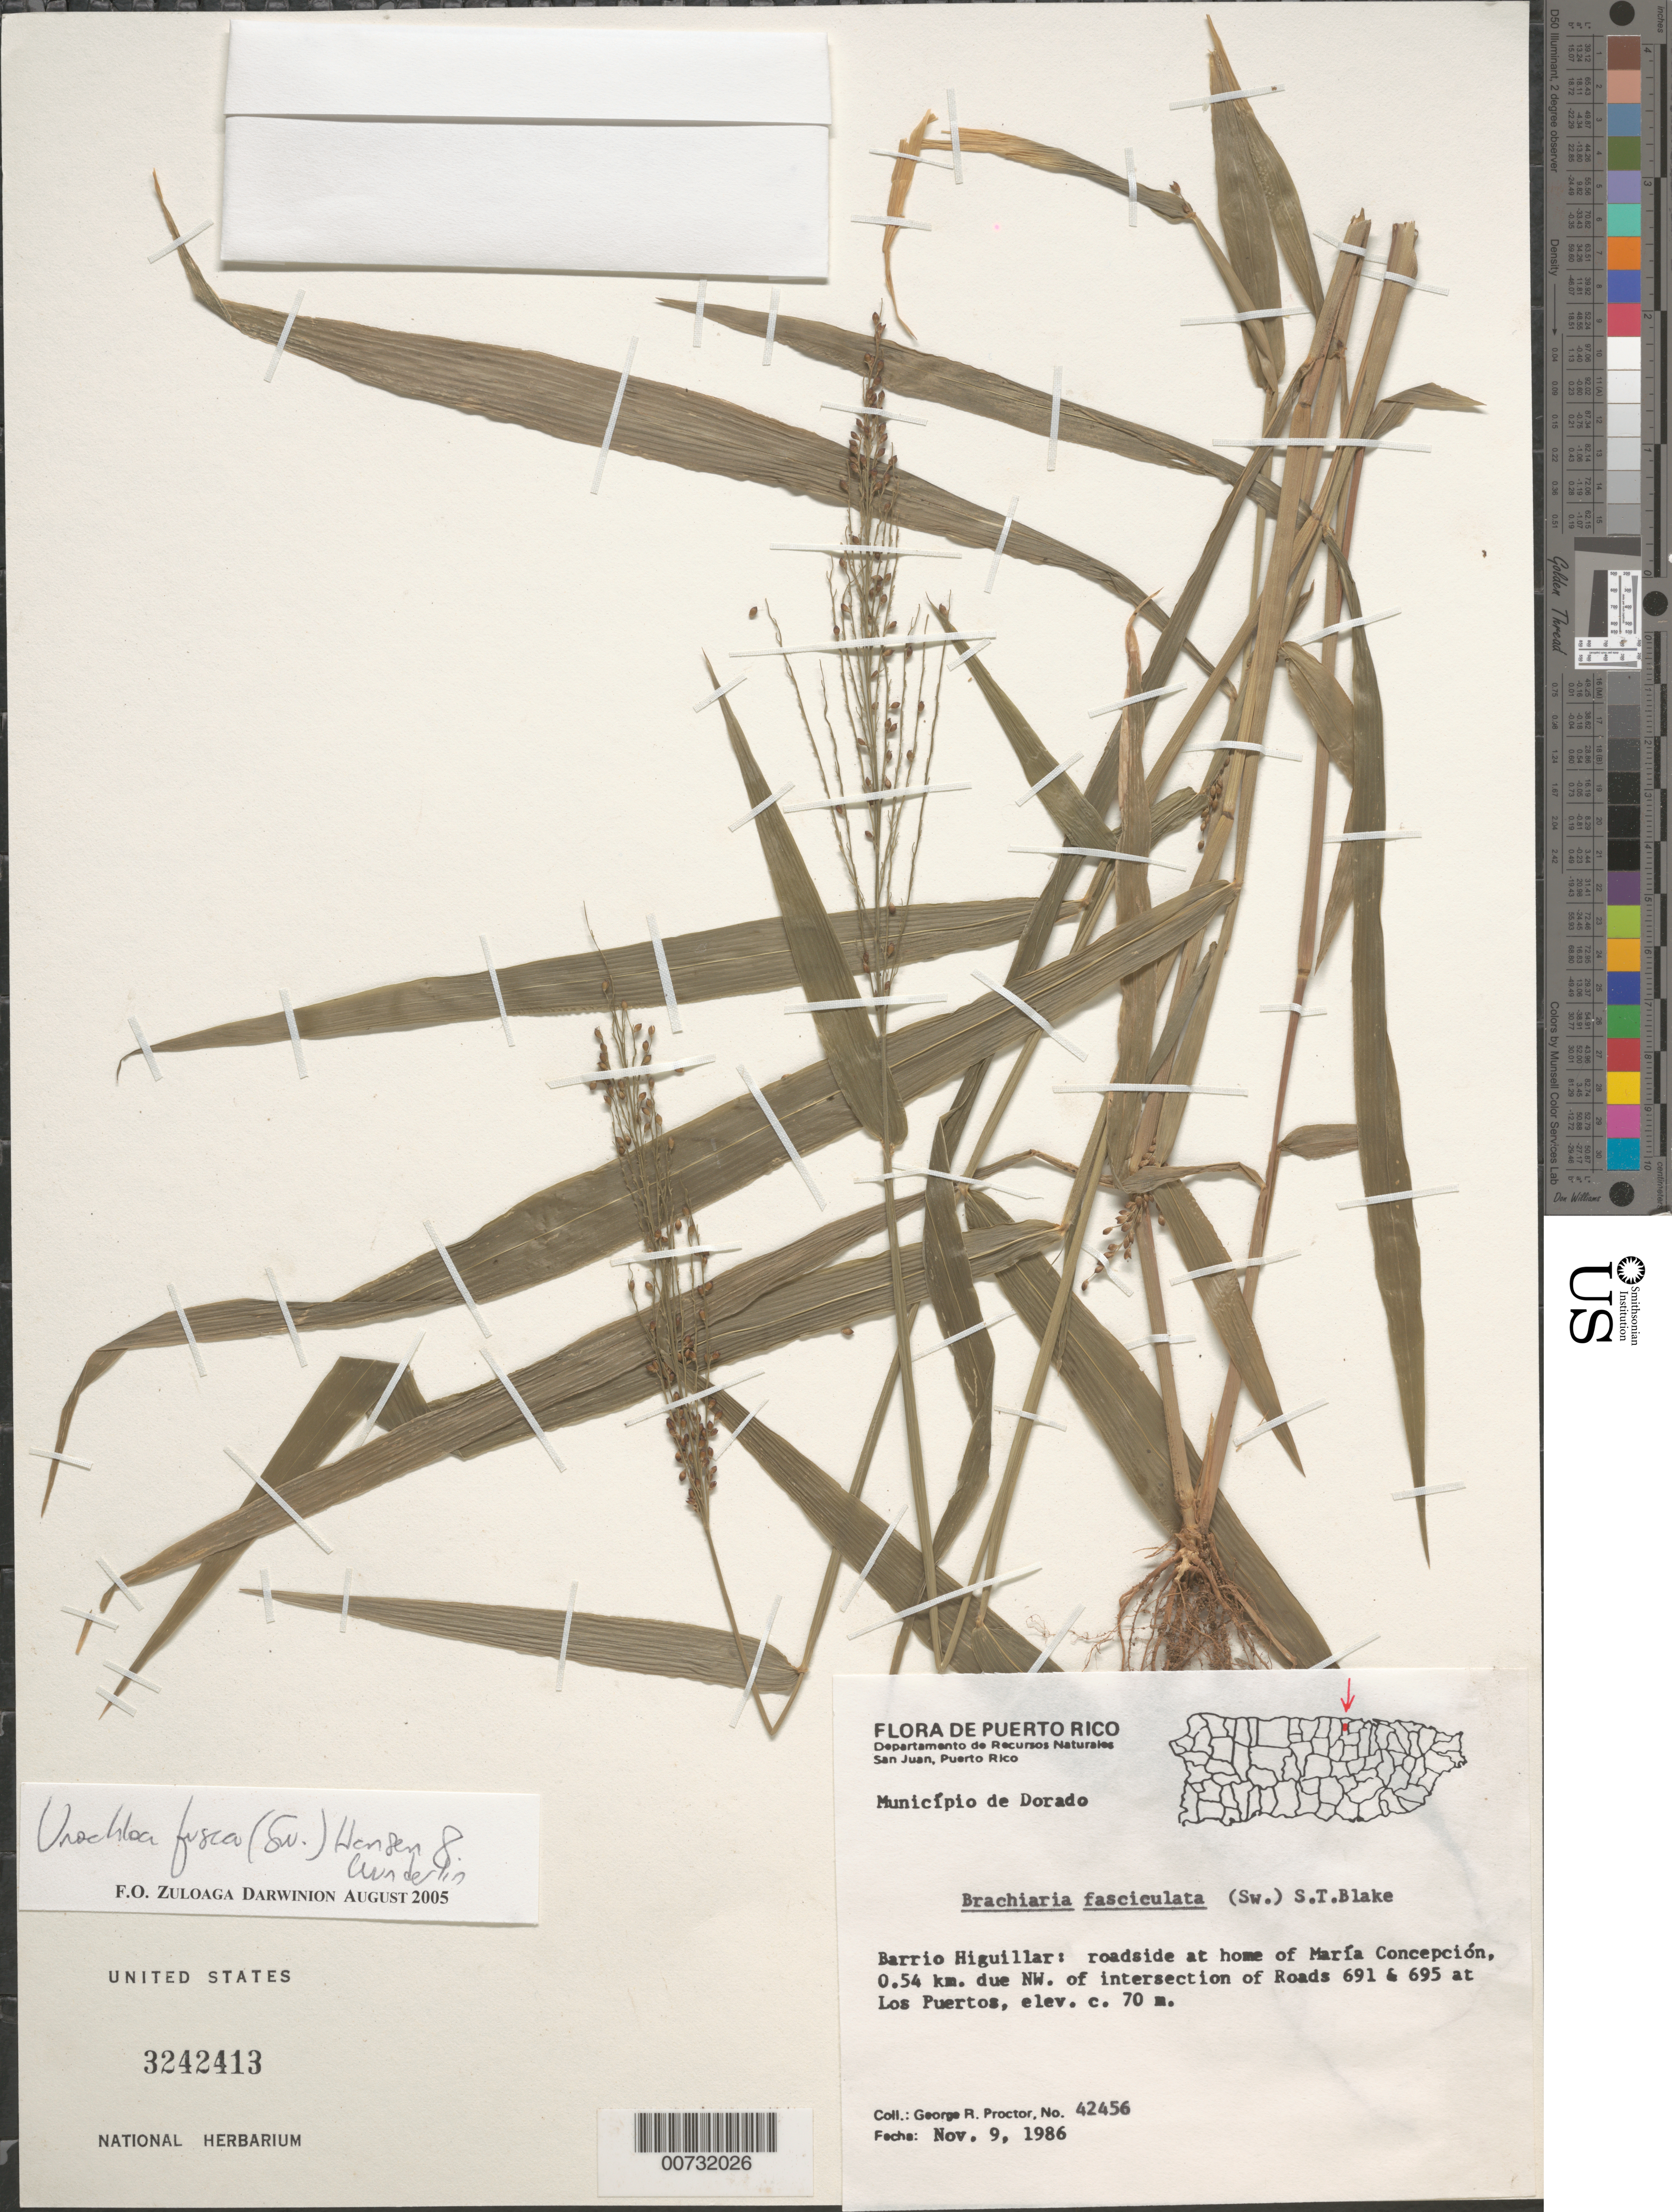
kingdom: Plantae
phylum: Tracheophyta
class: Liliopsida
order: Poales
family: Poaceae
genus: Urochloa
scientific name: Urochloa fusca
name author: (Sw.) B.F. Hansen & Wunderlin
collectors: G. R. Proctor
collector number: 42456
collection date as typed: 09 Nov 1986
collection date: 1986-11-09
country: Puerto Rico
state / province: Dorado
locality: Mun. Dorado, Barrio Higuillar: roadside at home of María Concepción, 0.54 km due NW of intersection of Roads 691 &695 at Los Puertos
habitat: Roadside at home of M. Concepción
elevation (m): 70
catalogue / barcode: US 3242413